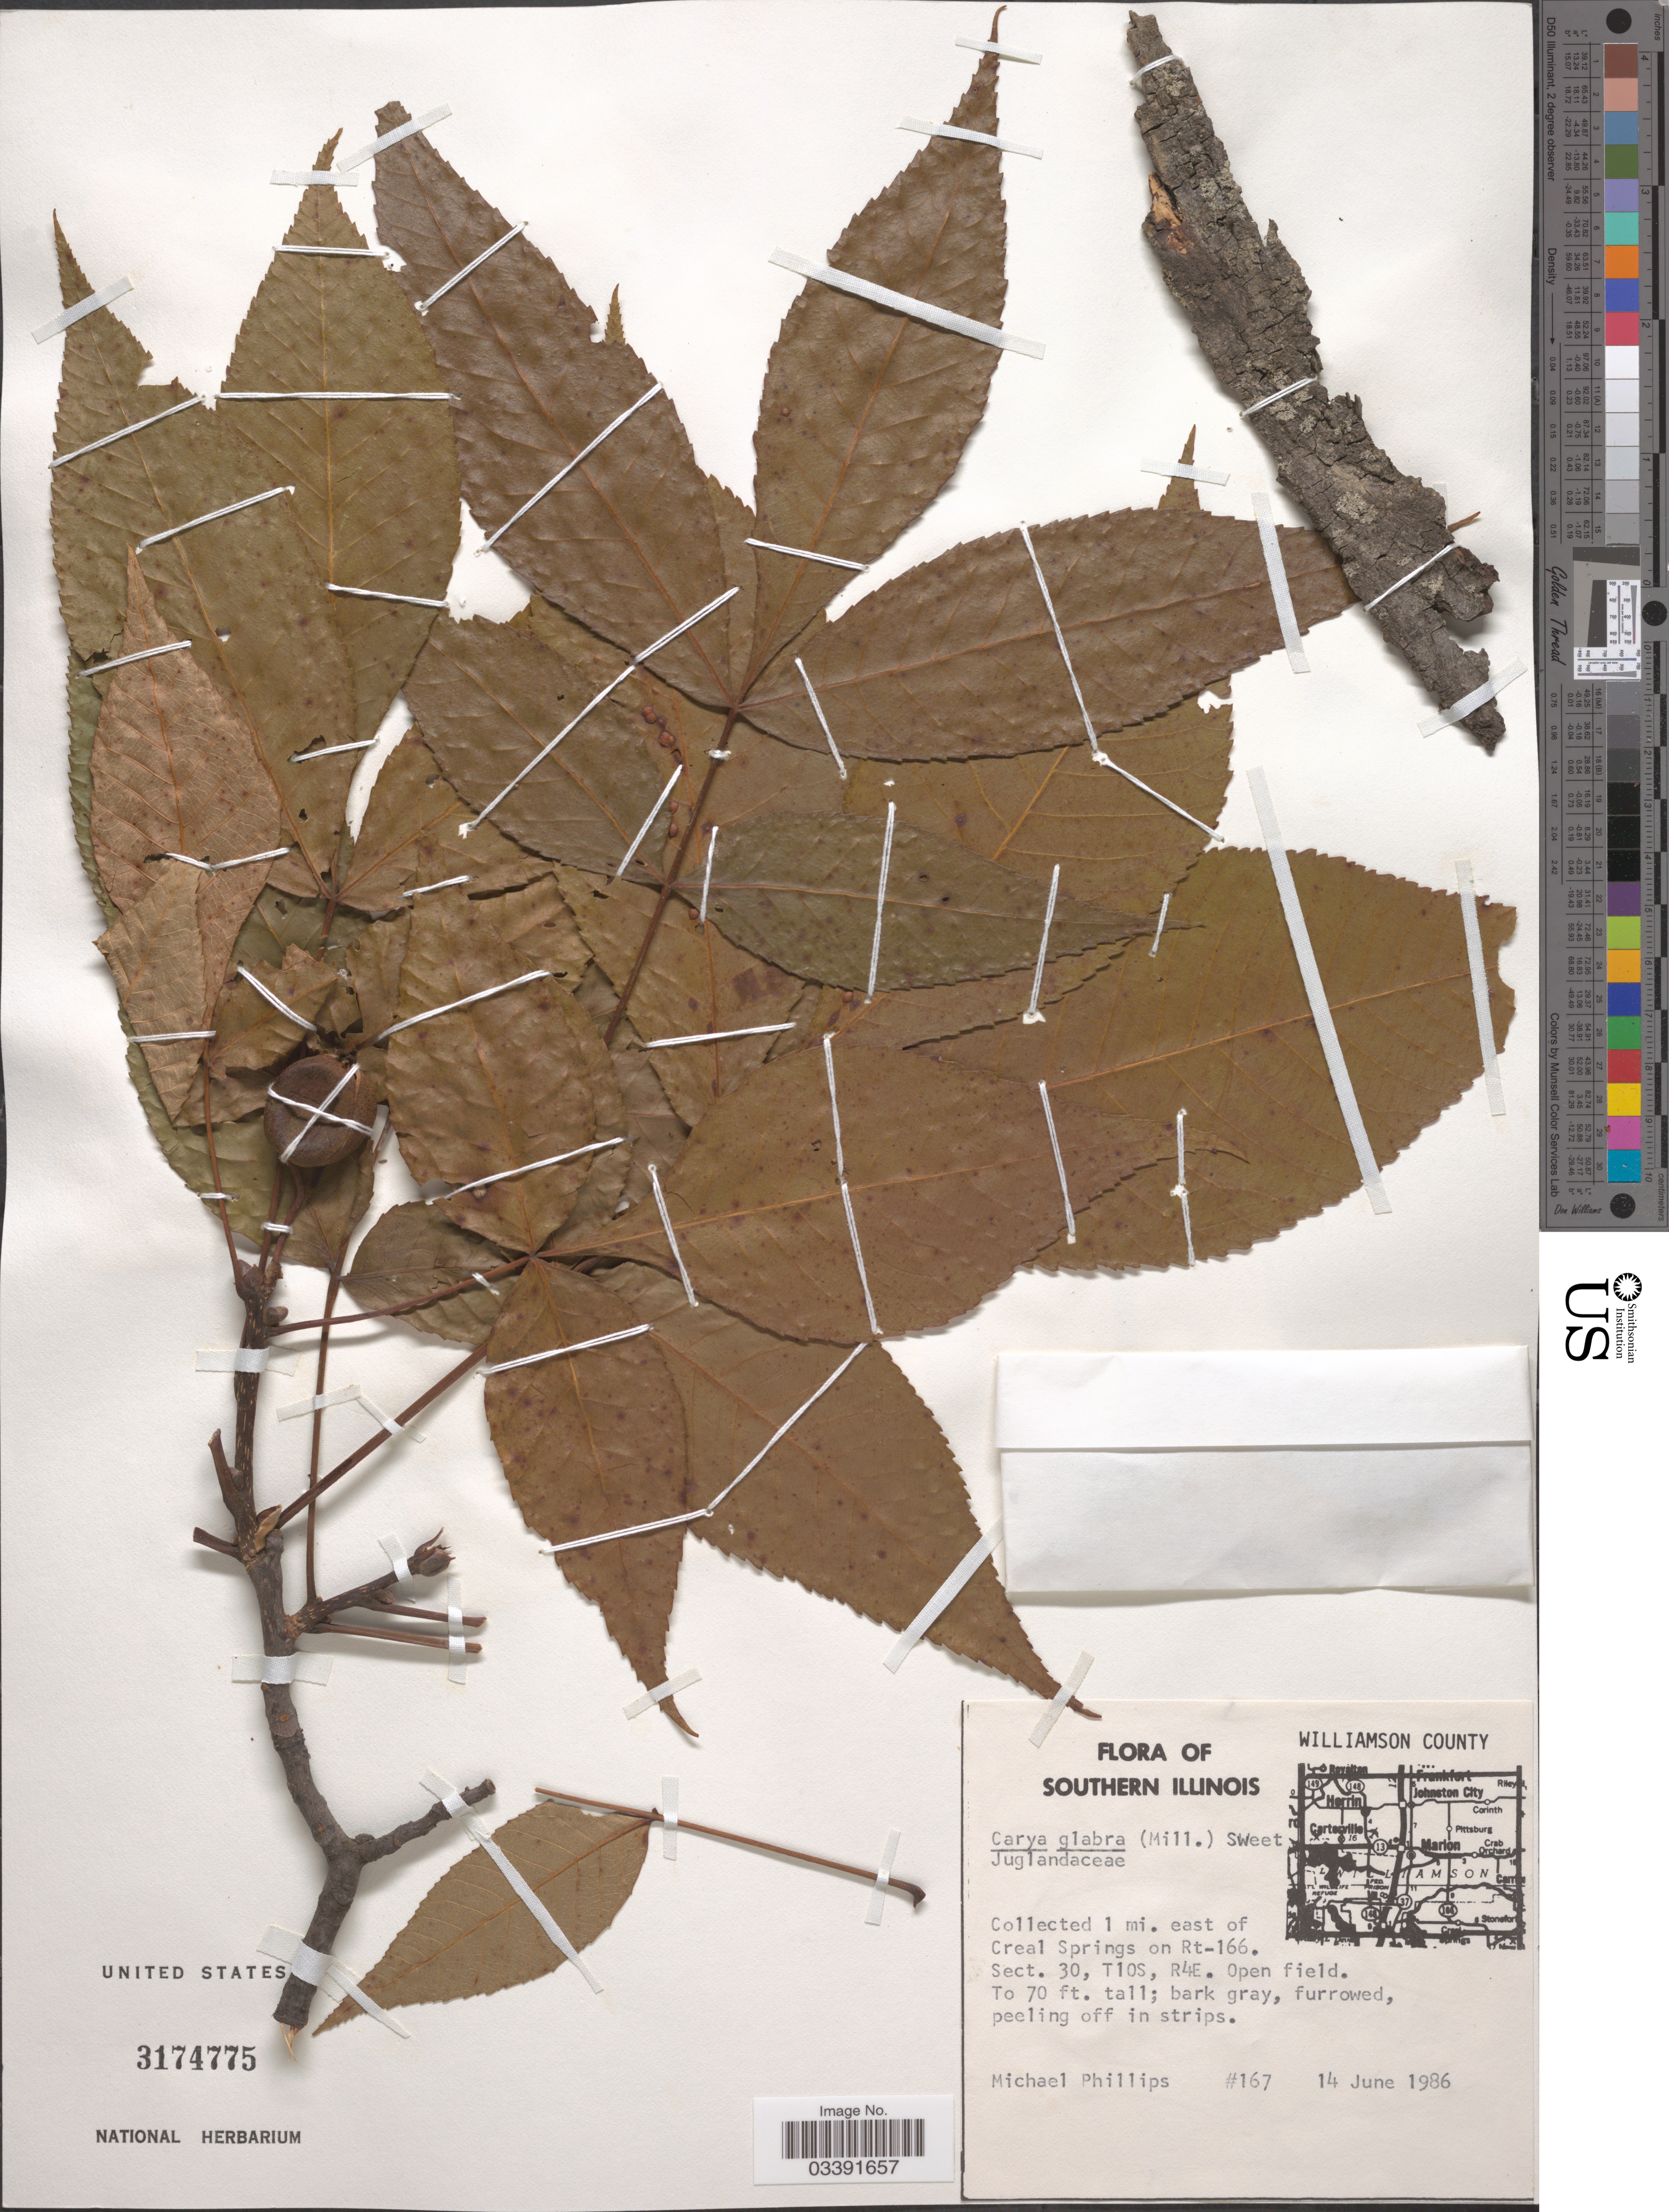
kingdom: Plantae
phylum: Tracheophyta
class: Magnoliopsida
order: Fagales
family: Juglandaceae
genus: Carya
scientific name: Carya glabra var. glabra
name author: (Mill.) Sweet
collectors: M. Phillips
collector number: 167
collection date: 1986-06-14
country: United States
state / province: Illinois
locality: Collected 1 mi. east of Creal Springs on Rt-166. Sect. 30, T10S, R4E.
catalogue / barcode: US 3174775